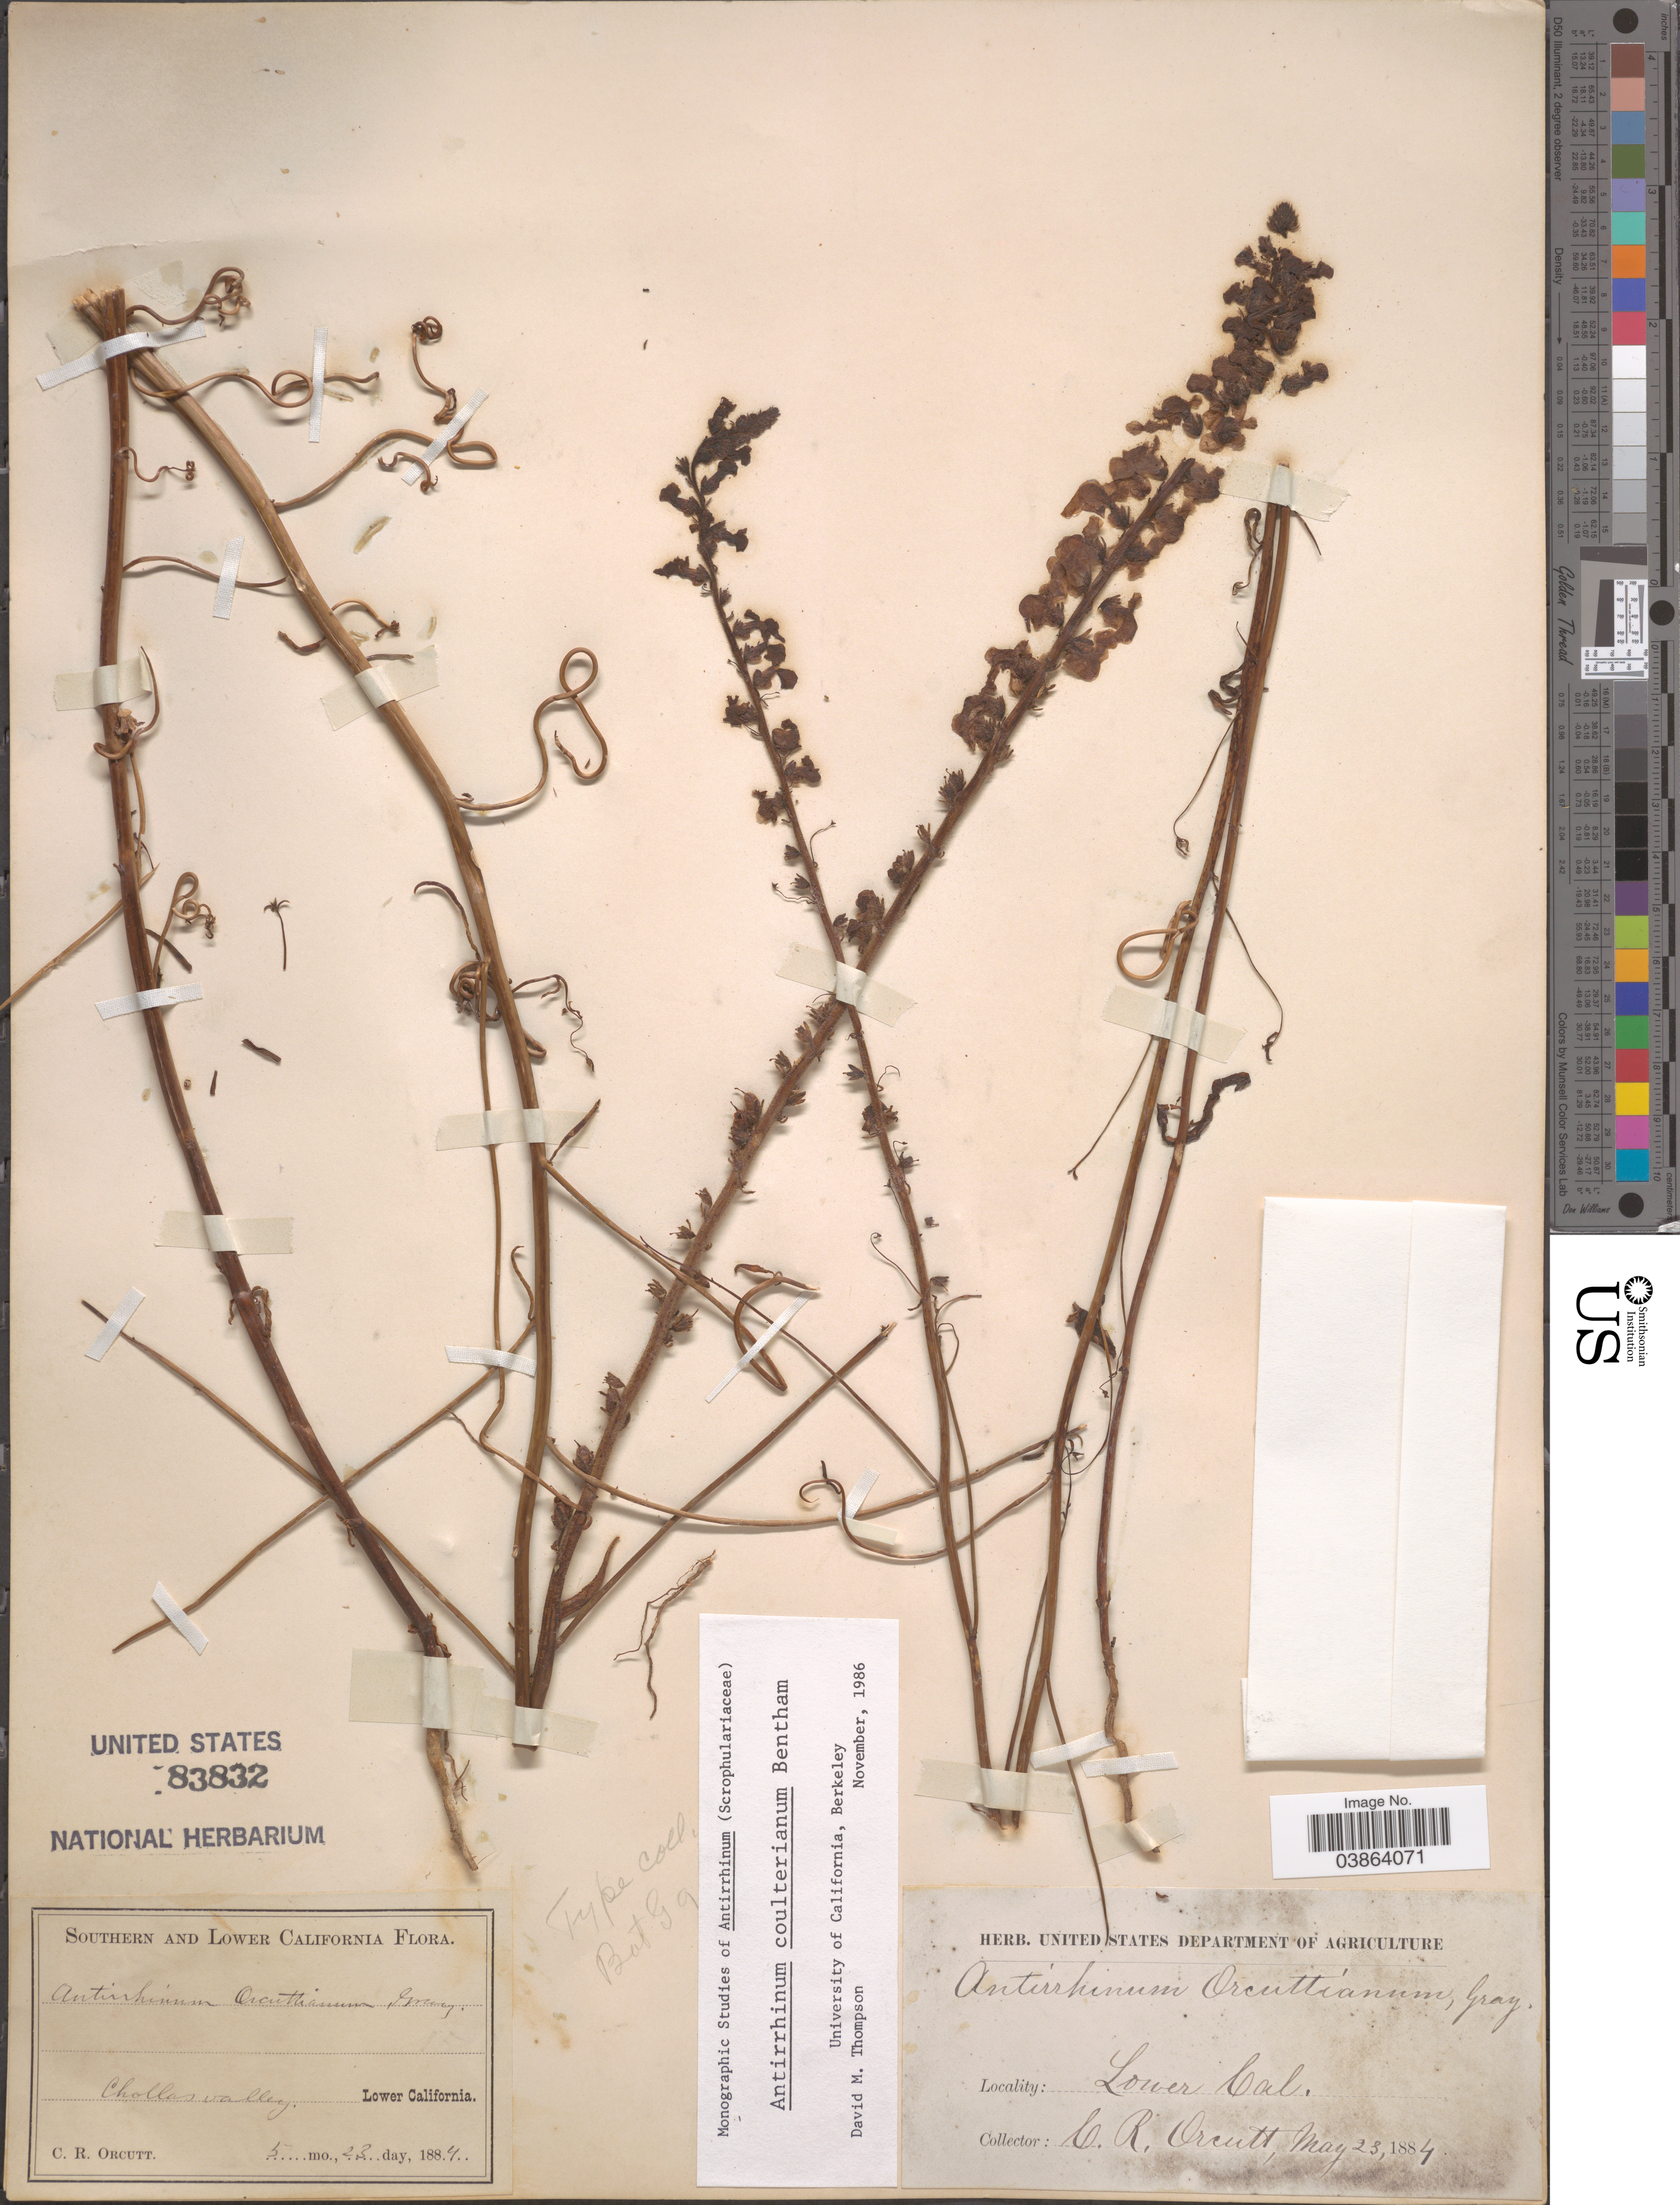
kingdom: Plantae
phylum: Tracheophyta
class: Magnoliopsida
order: Lamiales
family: Plantaginaceae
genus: Sairocarpus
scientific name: Sairocarpus coulterianus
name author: (Benth.) D.A. Sutton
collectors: C. R. Orcutt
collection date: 1884-05-23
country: United States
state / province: California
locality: Southern and Lower California. Chollas valley.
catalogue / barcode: US 83832